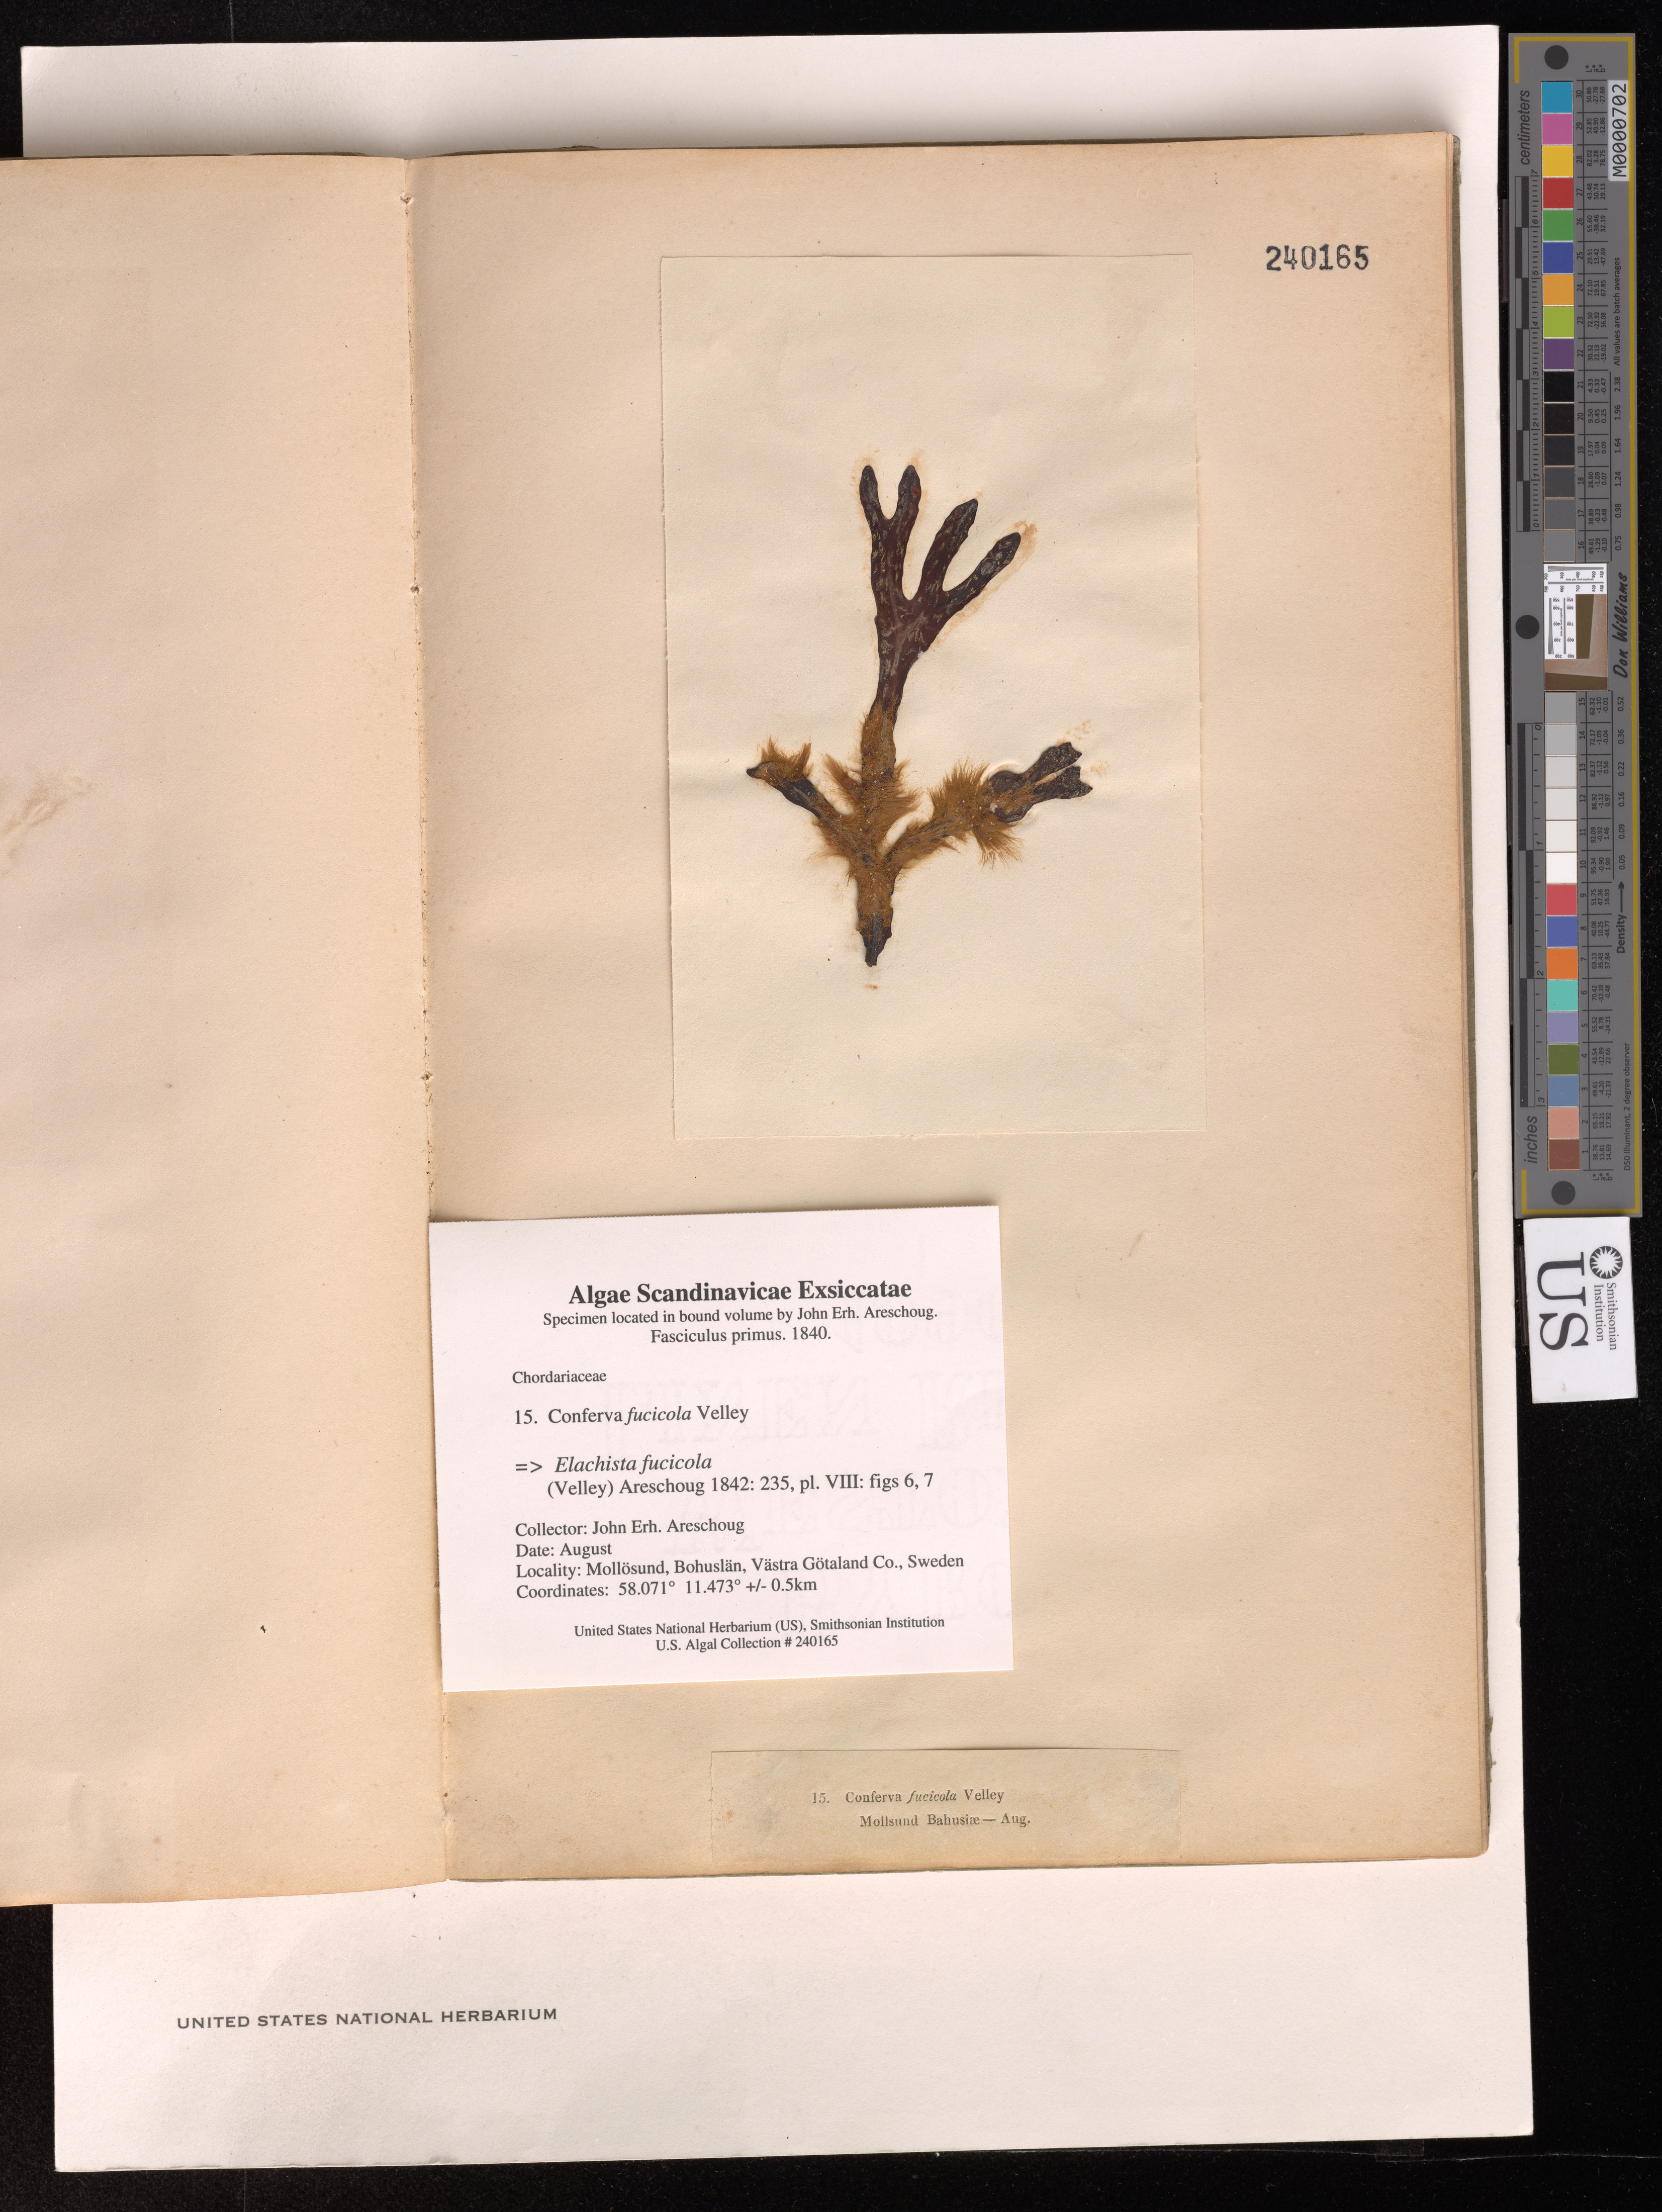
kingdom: Chromista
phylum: Ochrophyta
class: Phaeophyceae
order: Ectocarpales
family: Chordariaceae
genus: Elachista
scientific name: Elachista fucicola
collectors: J. Areschoug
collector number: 15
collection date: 1840-08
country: Sweden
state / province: Västra Götaland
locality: Mollösund, Bohuslan.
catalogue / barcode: US 240165